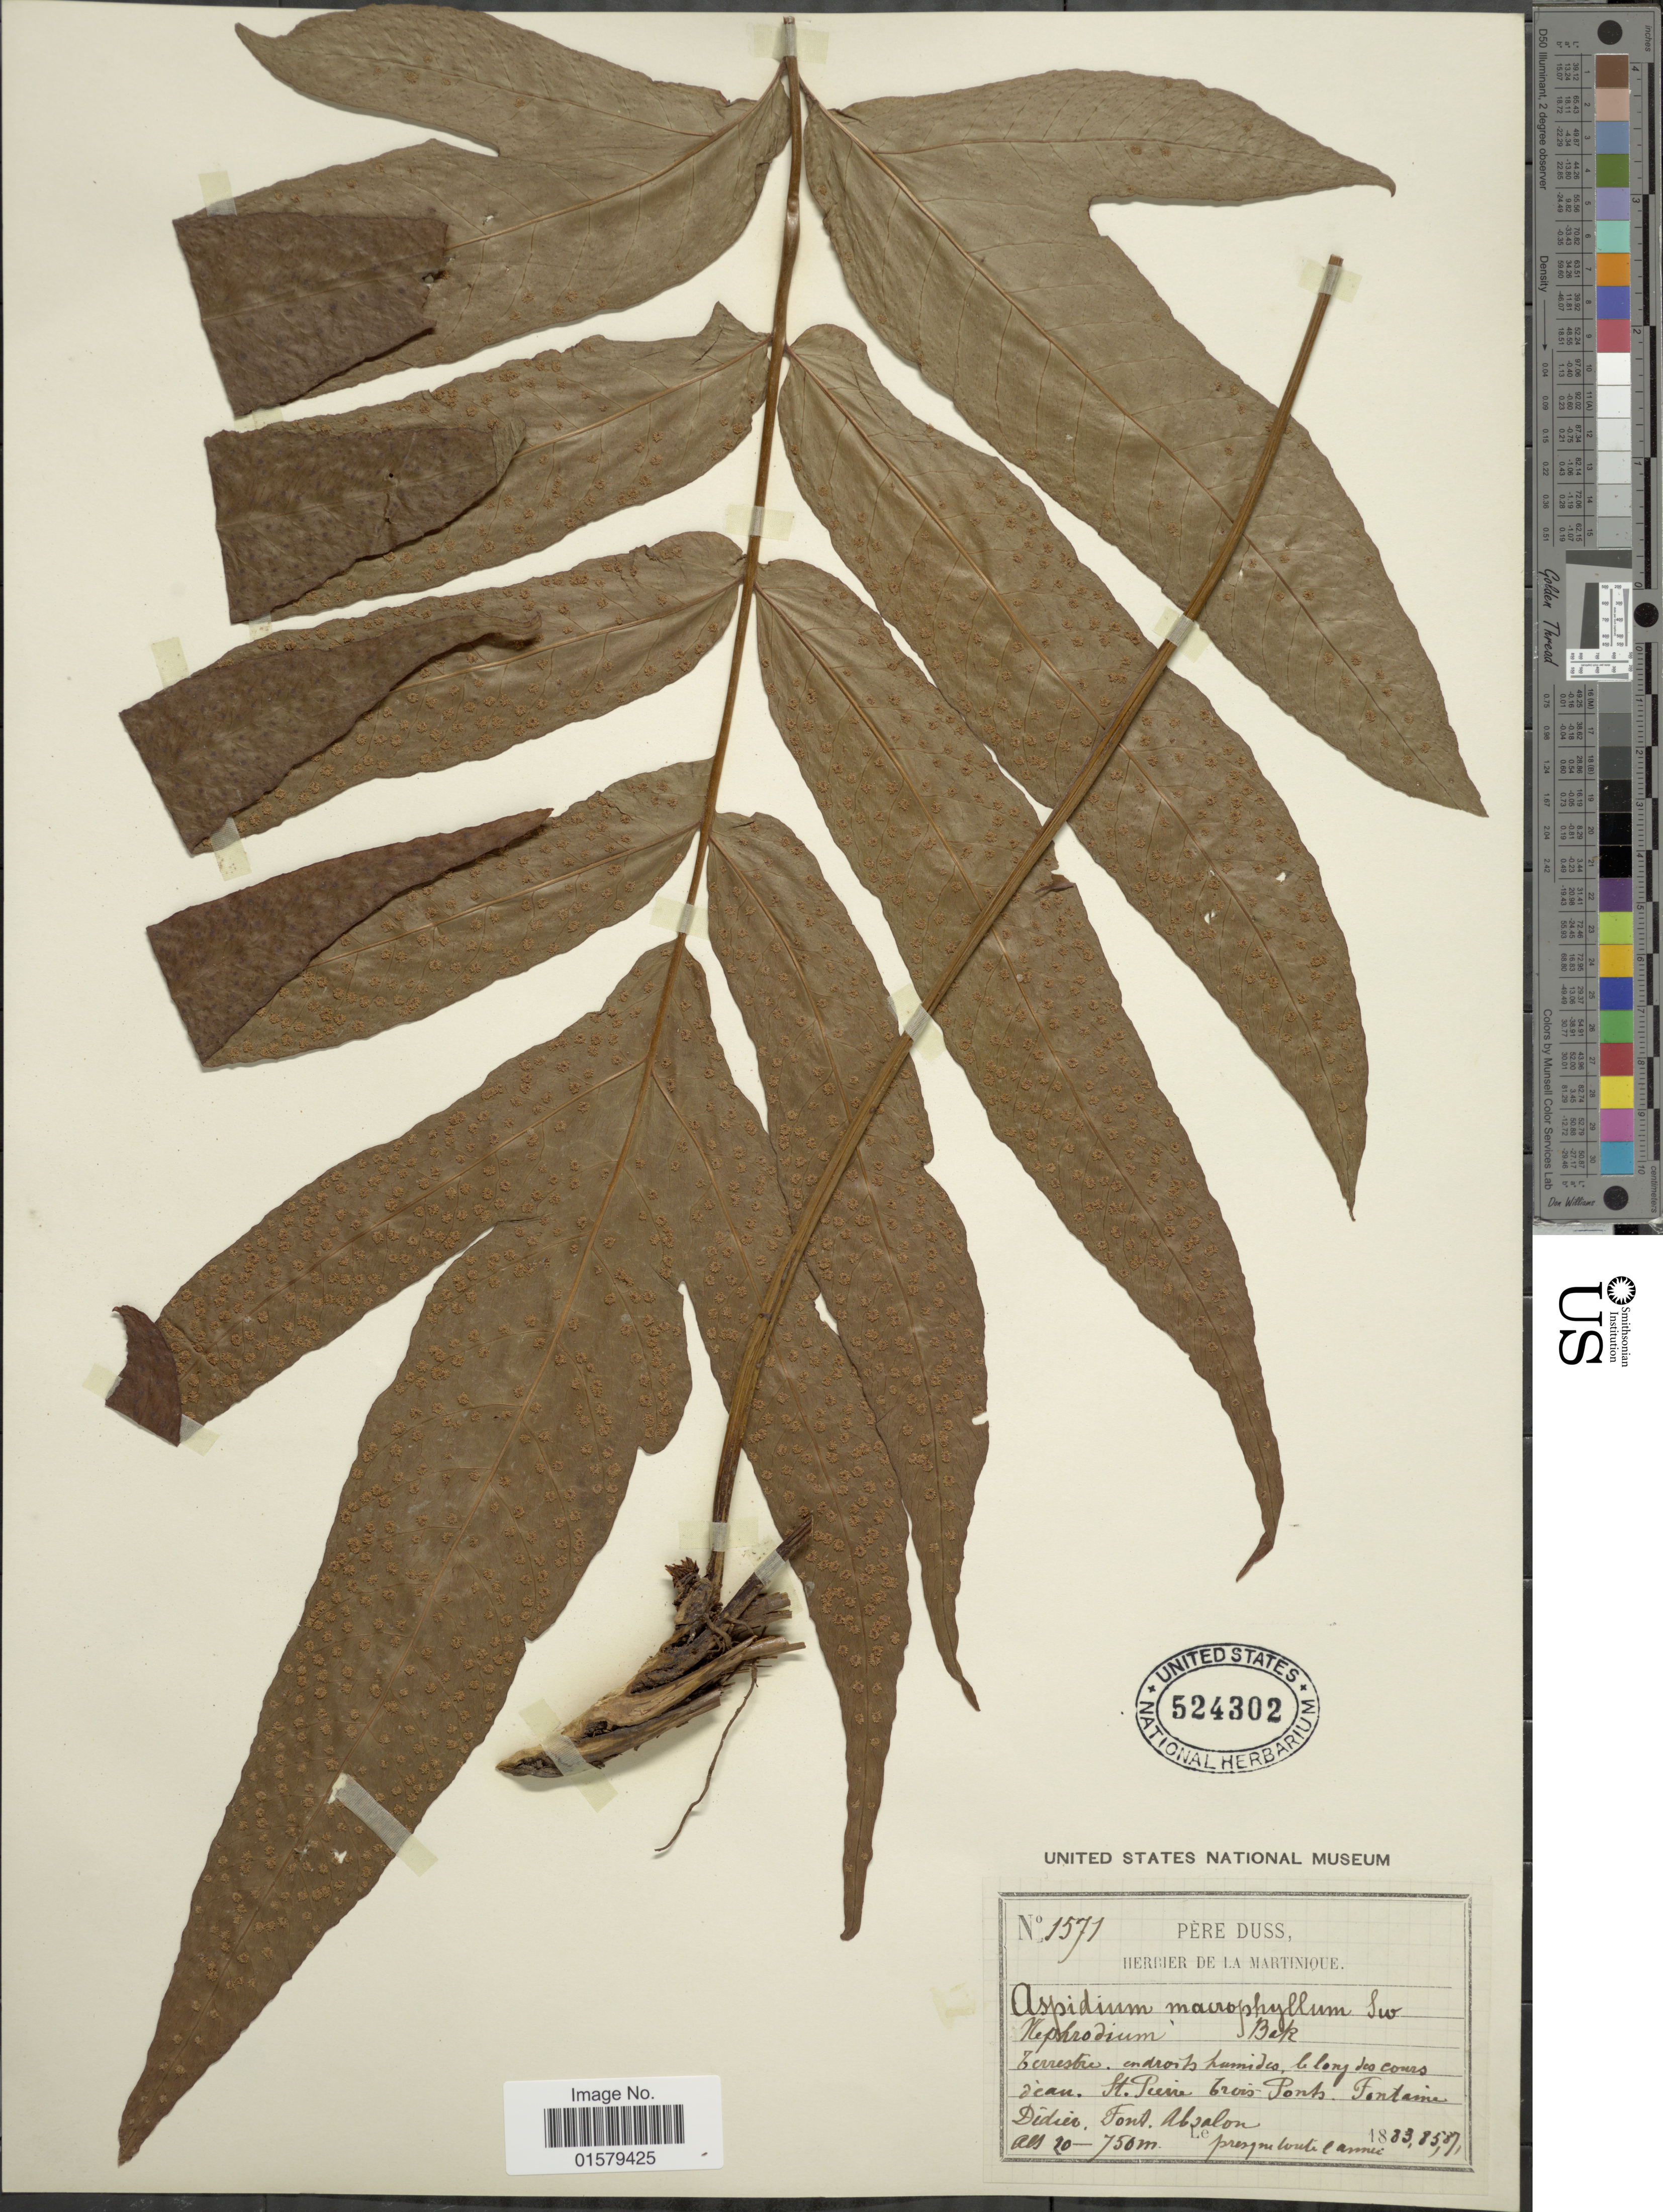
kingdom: Plantae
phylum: Tracheophyta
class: Polypodiopsida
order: Polypodiales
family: Tectariaceae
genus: Tectaria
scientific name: Tectaria incisa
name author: Cav.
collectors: Père Duss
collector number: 1571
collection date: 1883/1887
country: Martinique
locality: Terrestre, endroits humides le long des cours d'eau. St. Pierre Trois-Ponts, Fontaine Didier. Absalon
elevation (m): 20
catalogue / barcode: US 524302